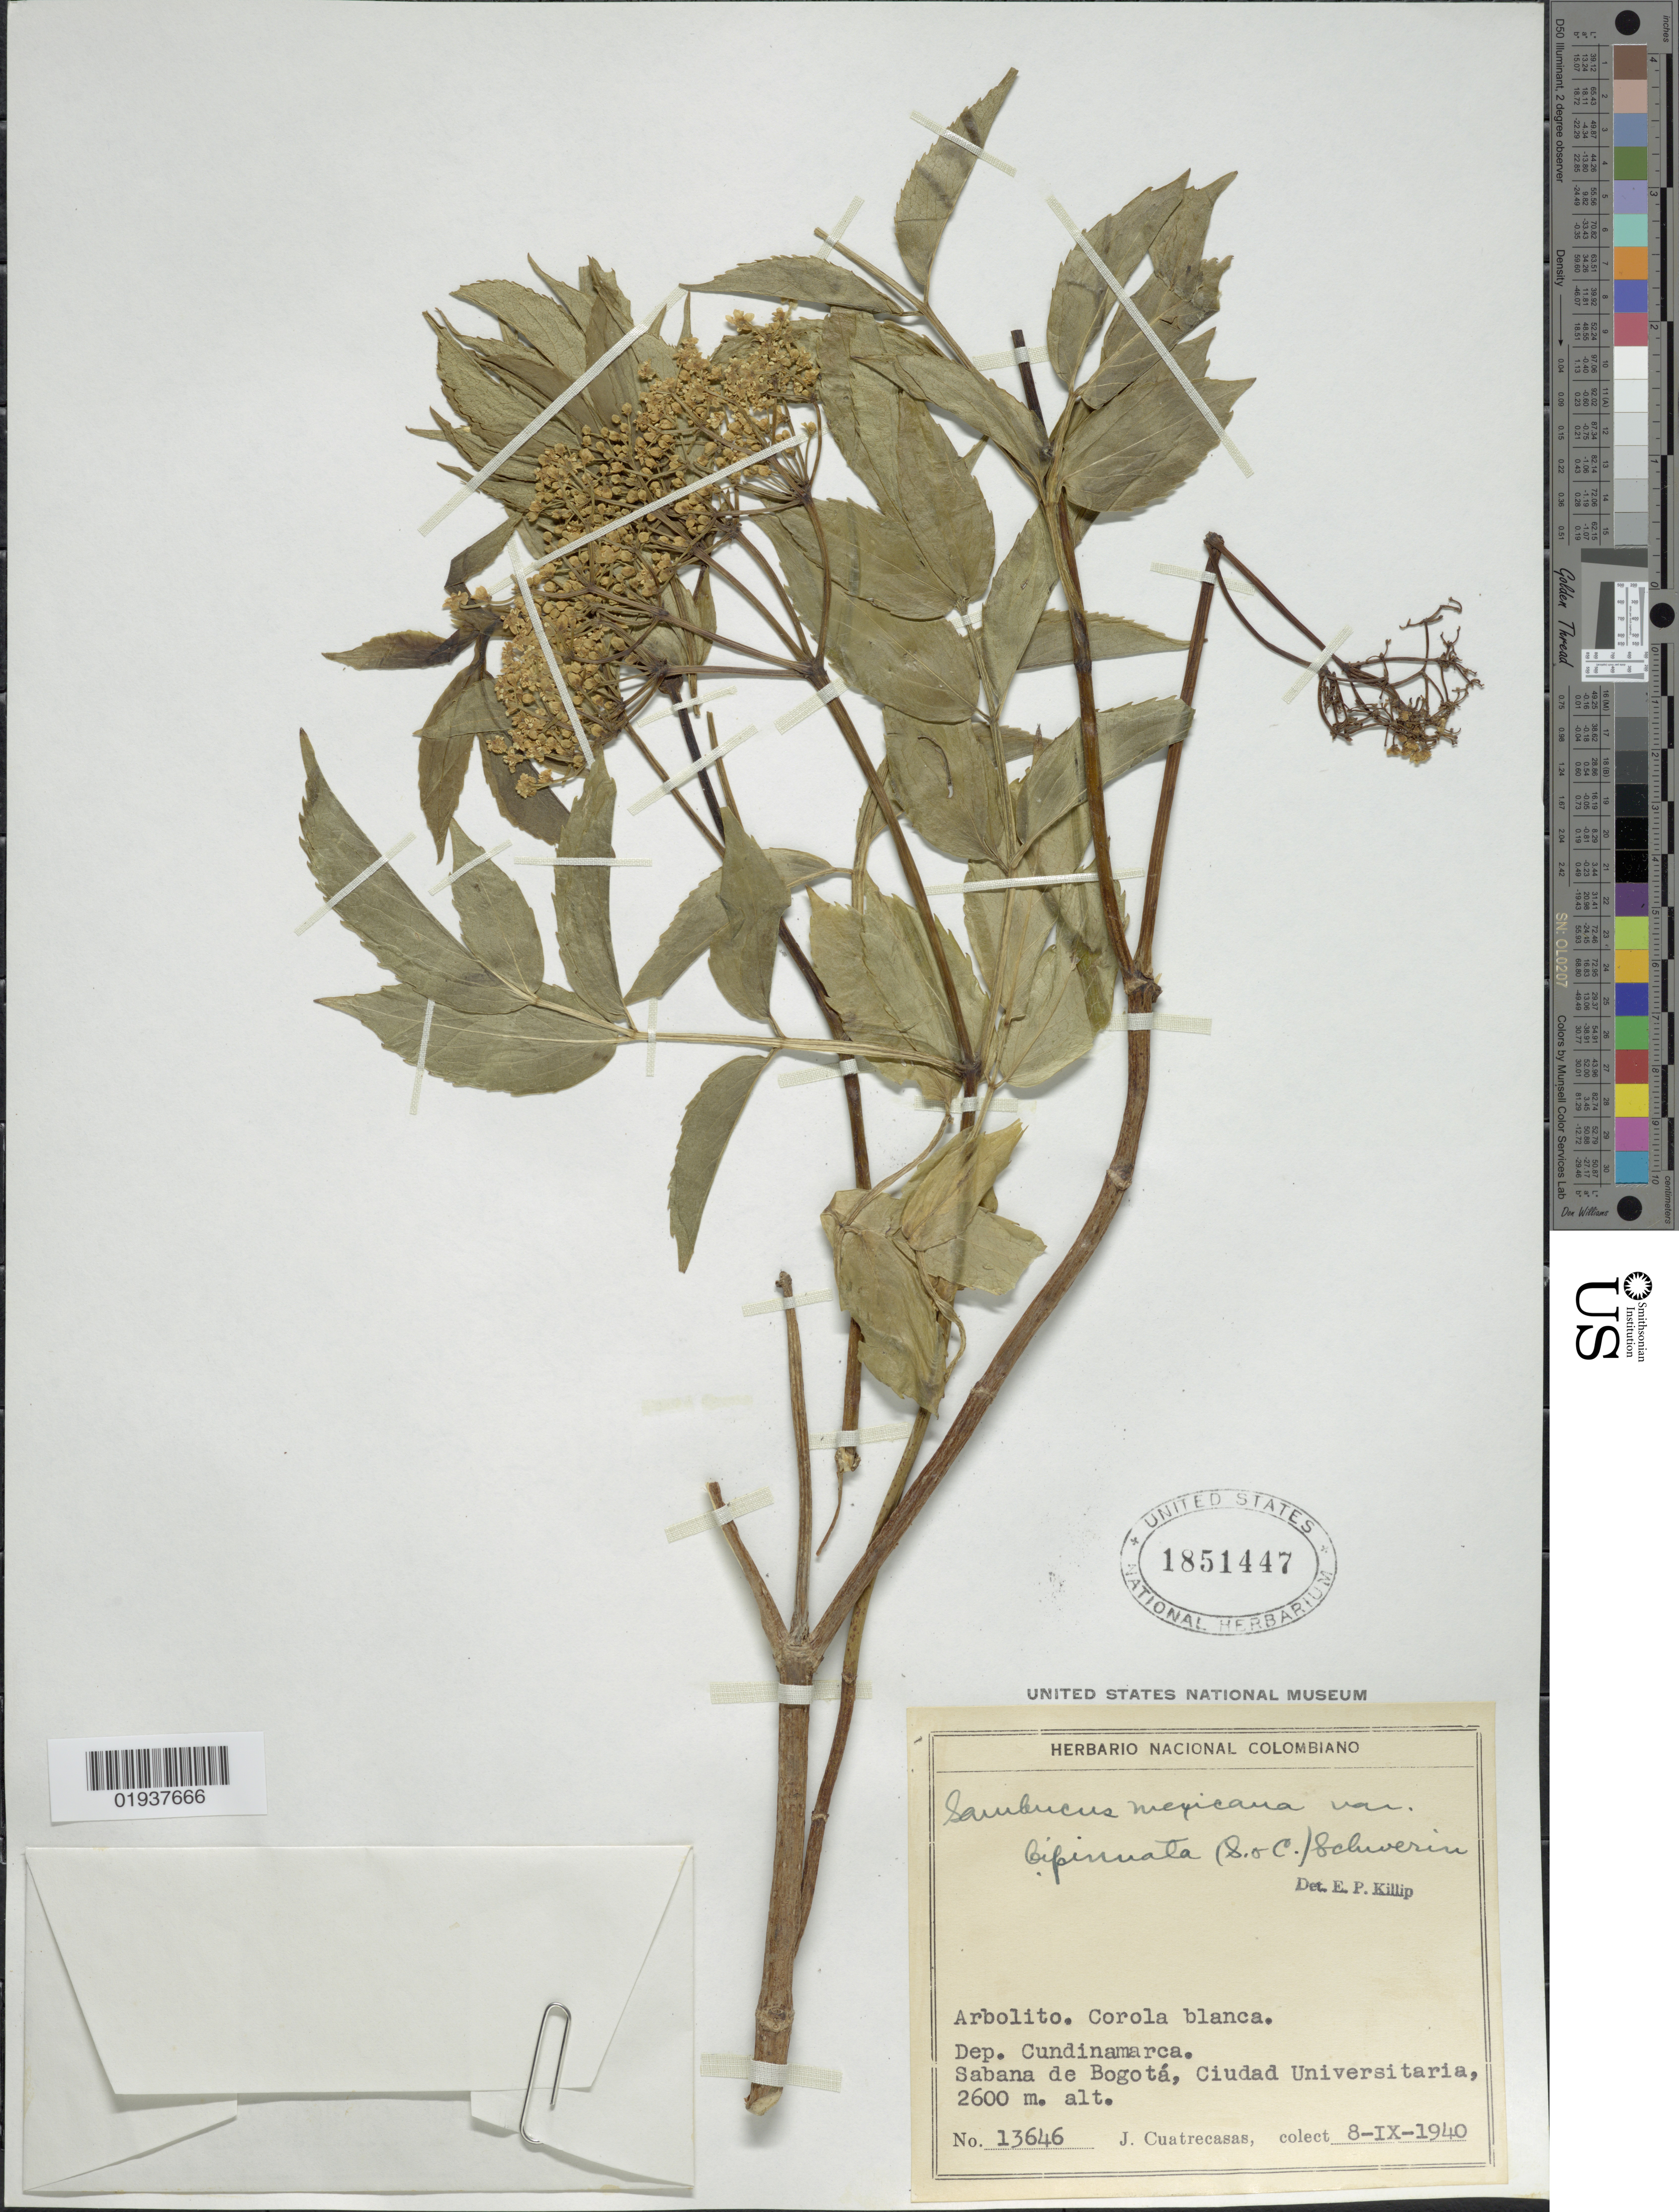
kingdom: Plantae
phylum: Tracheophyta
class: Magnoliopsida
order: Dipsacales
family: Viburnaceae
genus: Sambucus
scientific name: Sambucus canadensis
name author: L.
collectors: J. Cuatrecasas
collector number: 13646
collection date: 1940-09-08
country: Colombia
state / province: Cundinamarca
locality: Dept. Cundinamarca, Sabana de Bogotá, Ciudad Universitaria.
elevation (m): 2600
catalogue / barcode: US 1851447